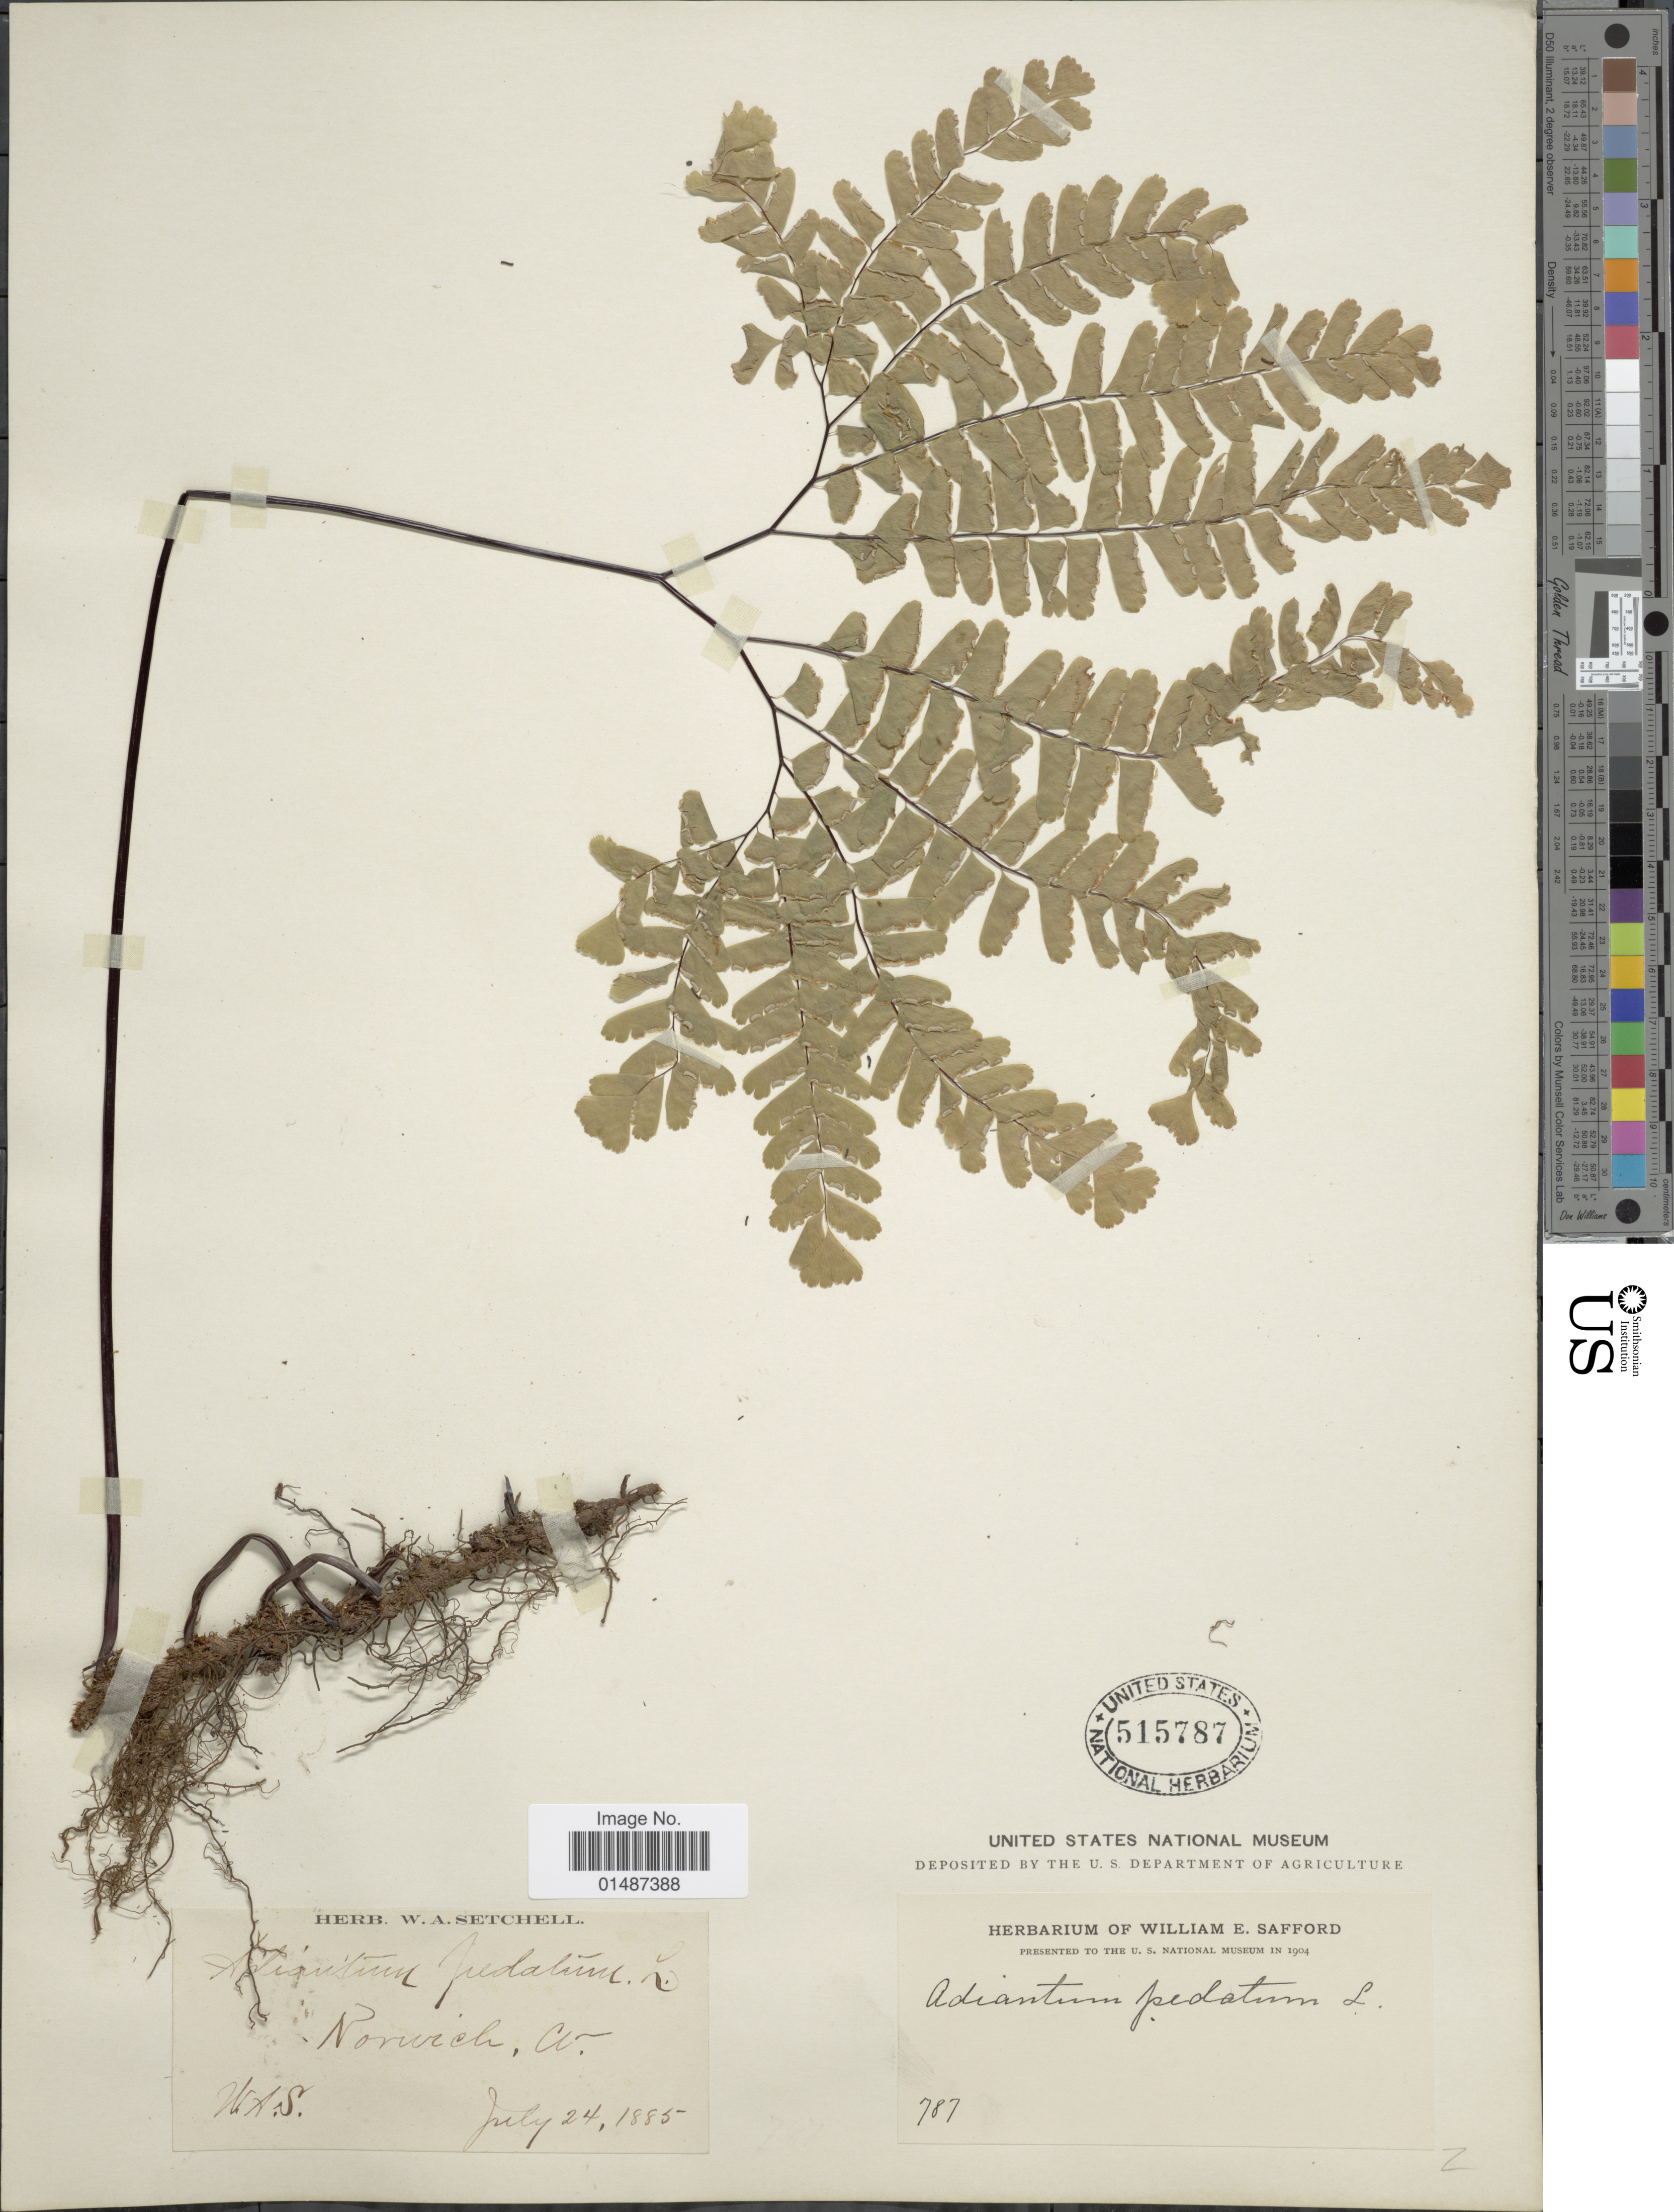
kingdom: Plantae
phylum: Tracheophyta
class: Polypodiopsida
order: Polypodiales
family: Pteridaceae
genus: Adiantum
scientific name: Adiantum pedatum var. pedatum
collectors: W. E. Safford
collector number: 787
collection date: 1885-07-24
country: United States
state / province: Colorado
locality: Norwich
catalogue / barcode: US 515787